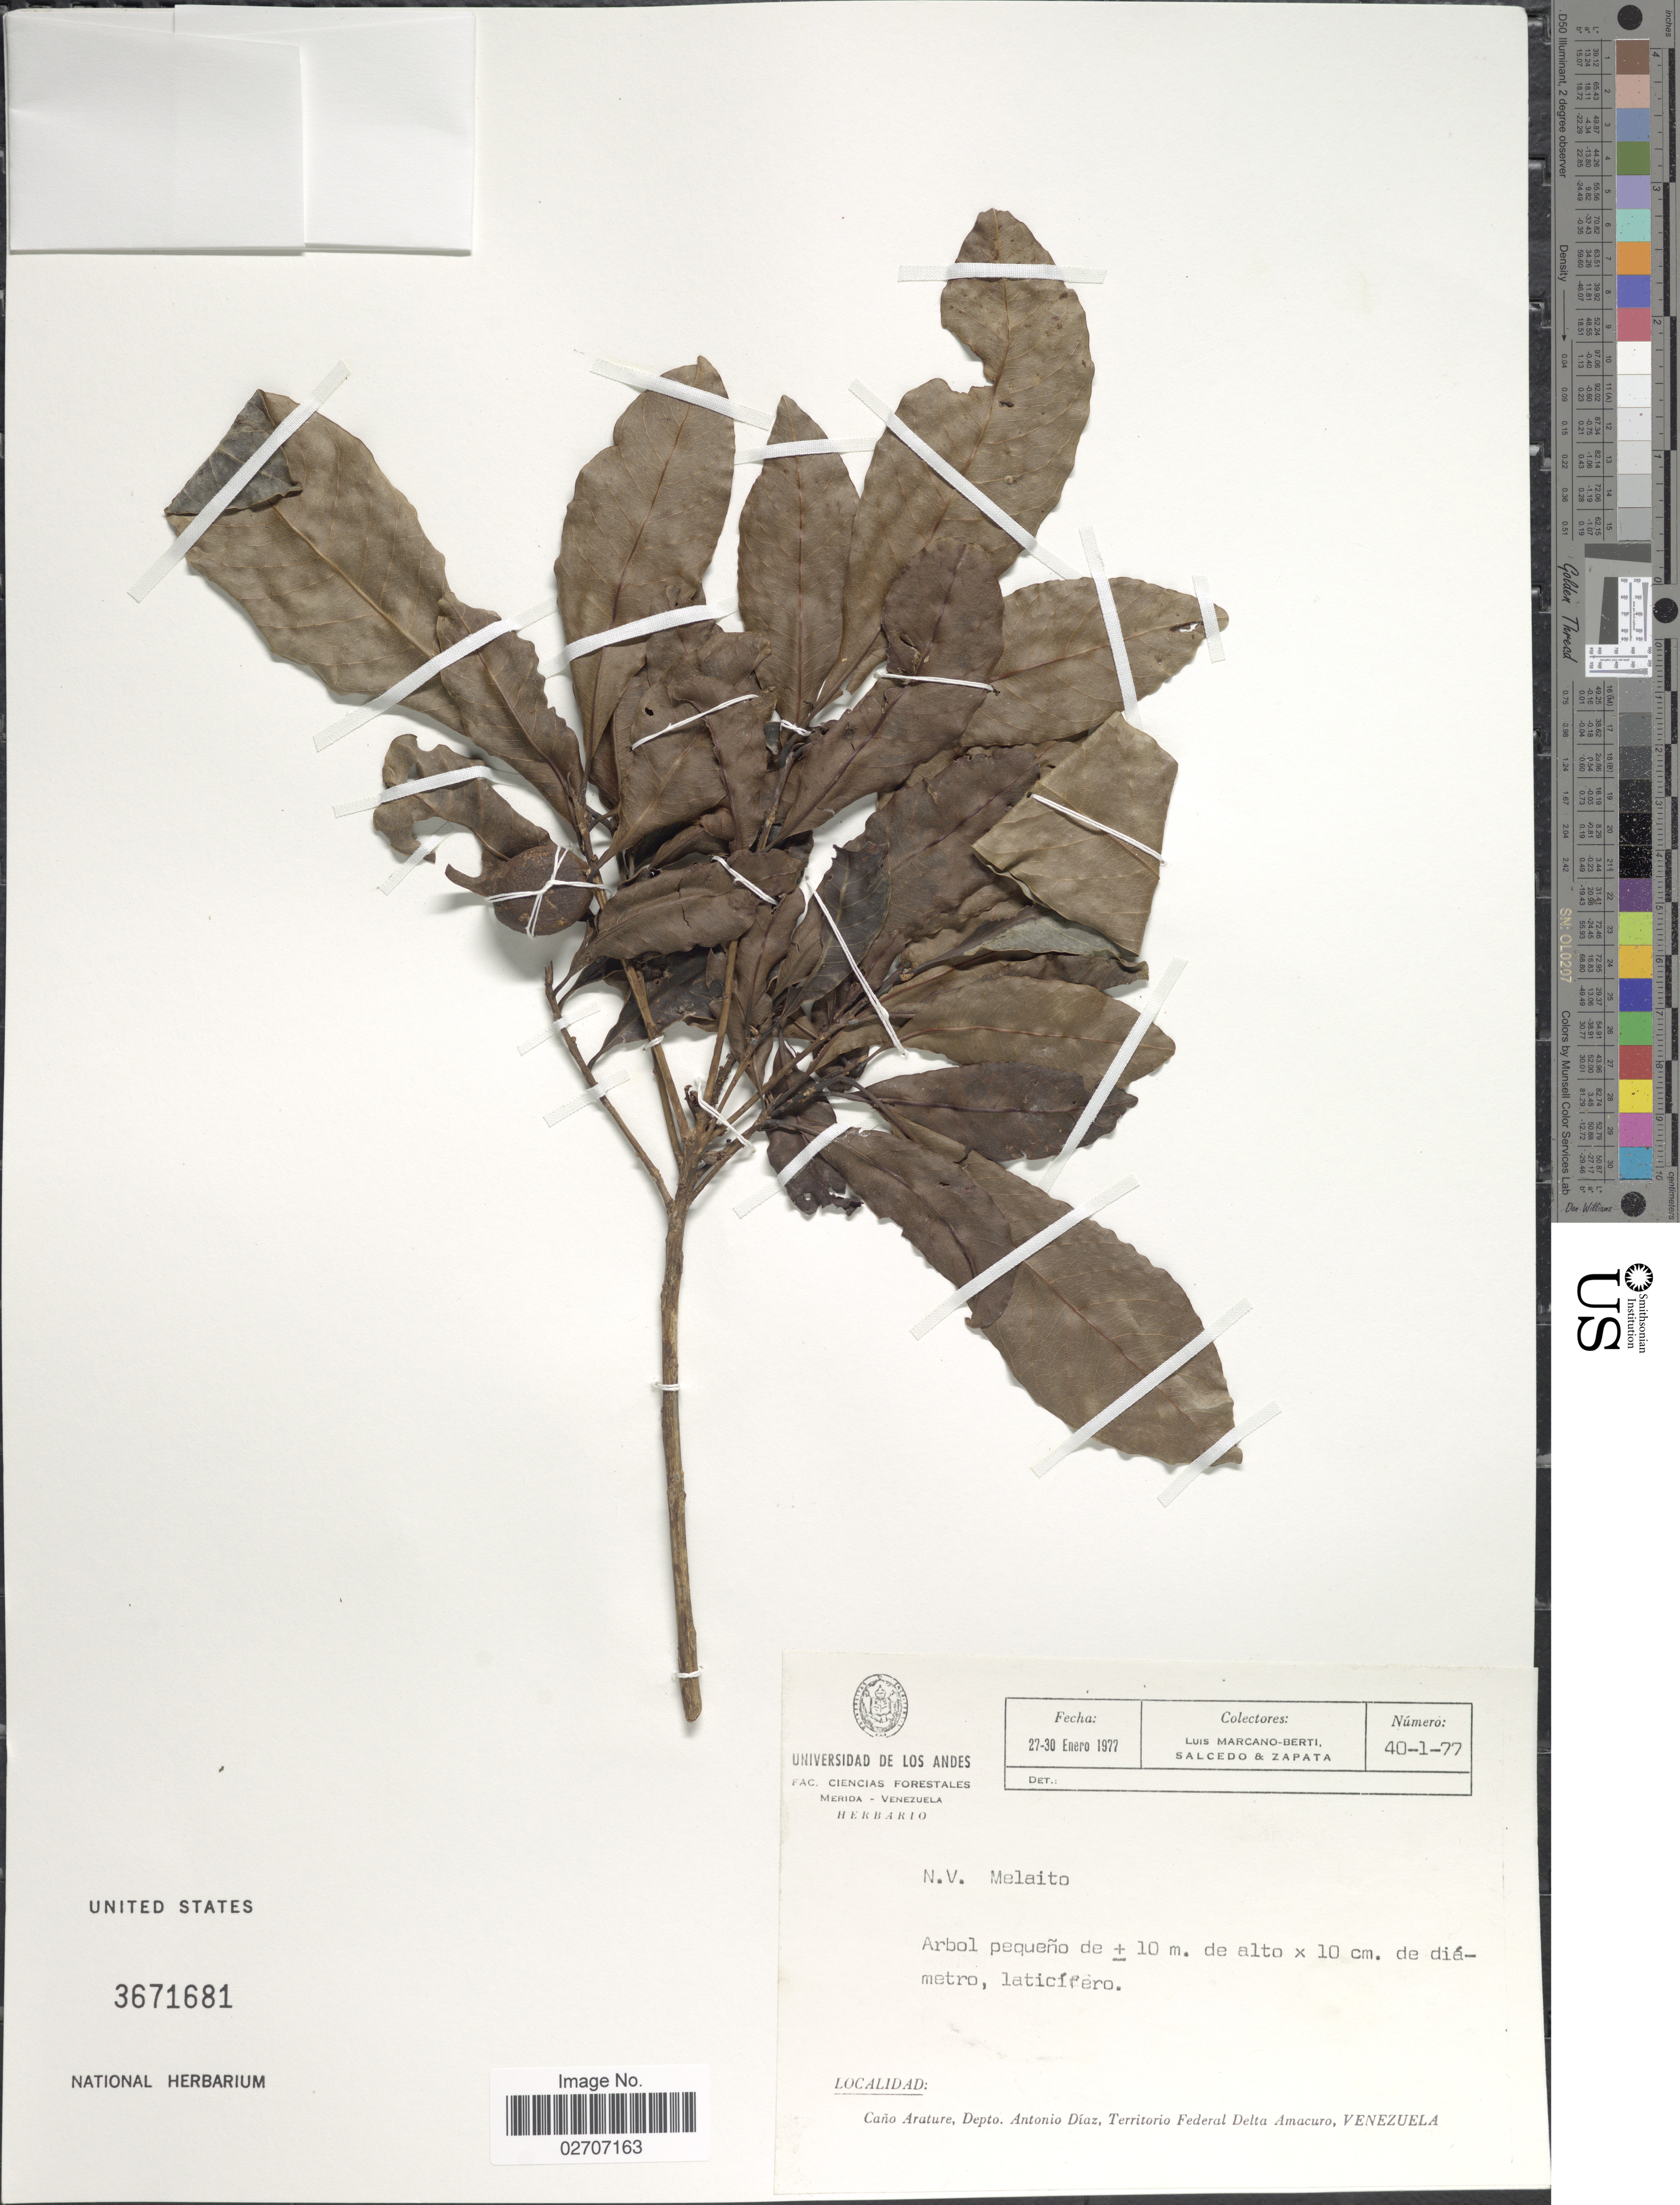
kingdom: Plantae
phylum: Tracheophyta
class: Magnoliopsida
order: Ericales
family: Sapotaceae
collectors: L. Marcano-Berti, Salcedo & -. Zapata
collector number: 40-1-77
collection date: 1977-01-27/1977-01-30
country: Venezuela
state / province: Delta Amacuro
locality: Cario Arature, Depto. Antonio Diaz, Territorio Federal Amacuro, Venezuela. N. V, Melaito.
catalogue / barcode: US 3671681